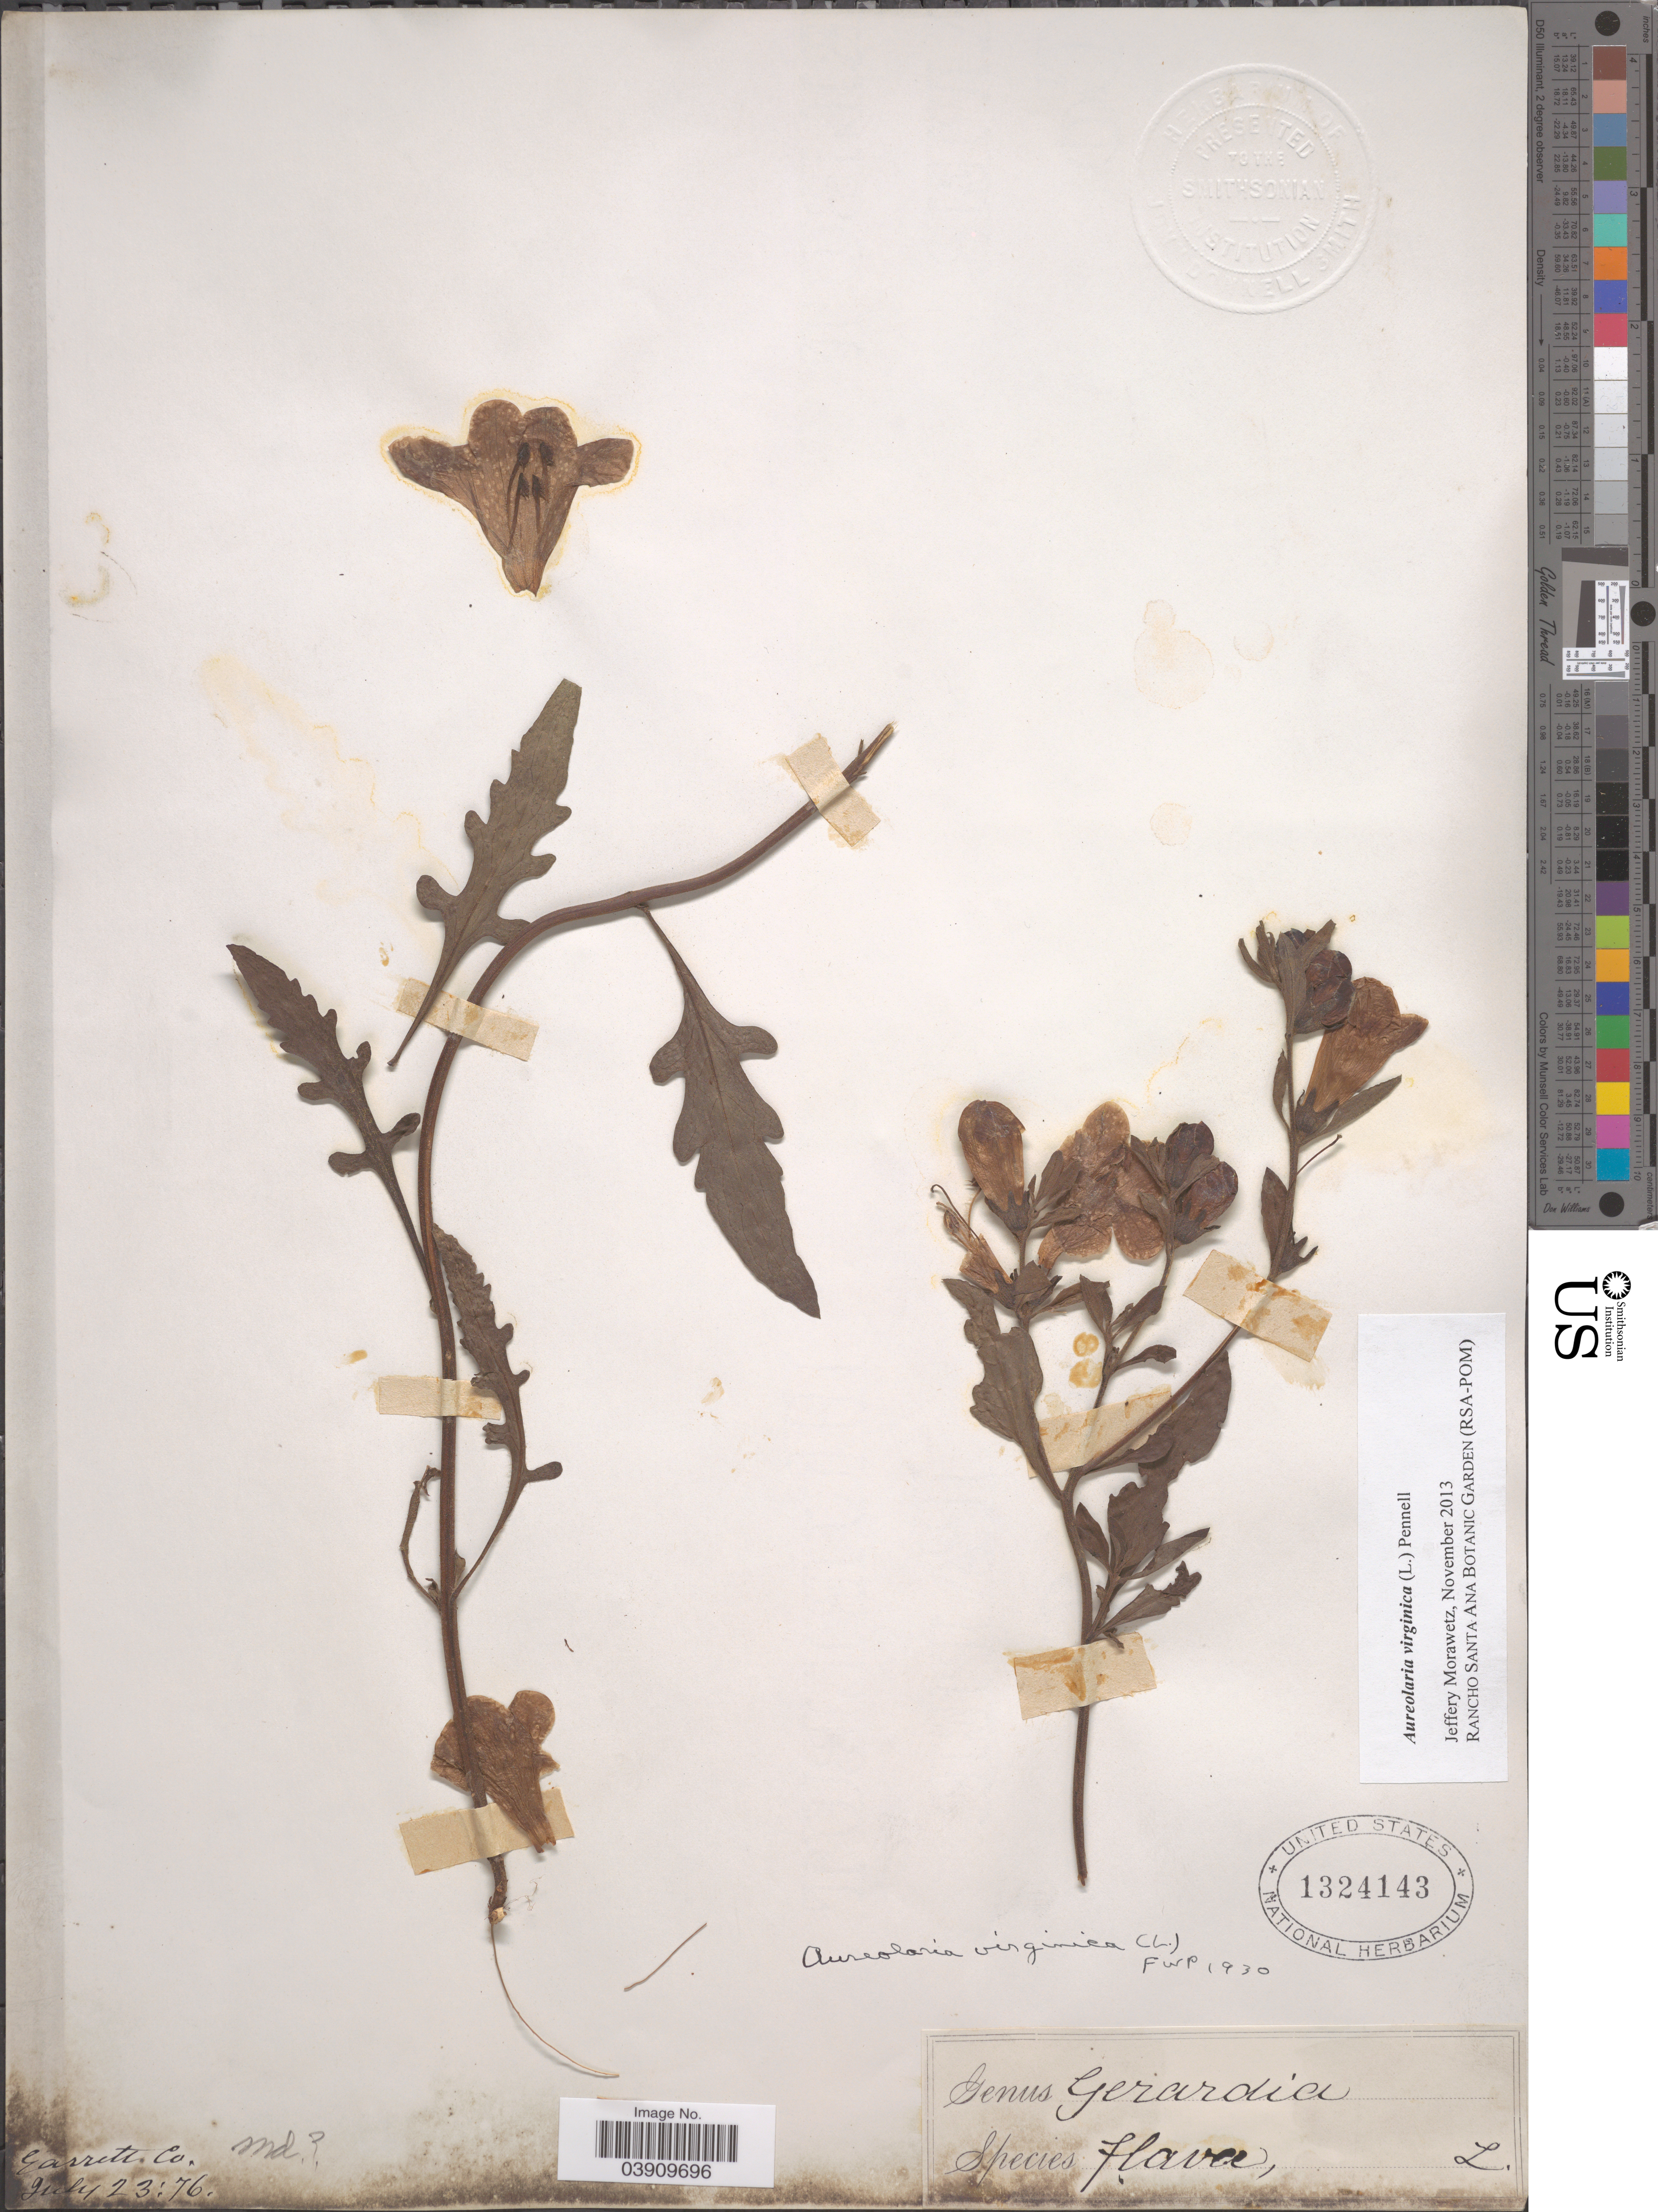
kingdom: Plantae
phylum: Tracheophyta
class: Magnoliopsida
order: Lamiales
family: Orobanchaceae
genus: Aureolaria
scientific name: Aureolaria virginica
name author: (L.) Pennell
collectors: J. Donnell Smith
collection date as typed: Transcribed d/m/y: 23/7/76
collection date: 1876-07-23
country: United States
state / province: Maryland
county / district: Garrett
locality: Garrett Co.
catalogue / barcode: US 1324143